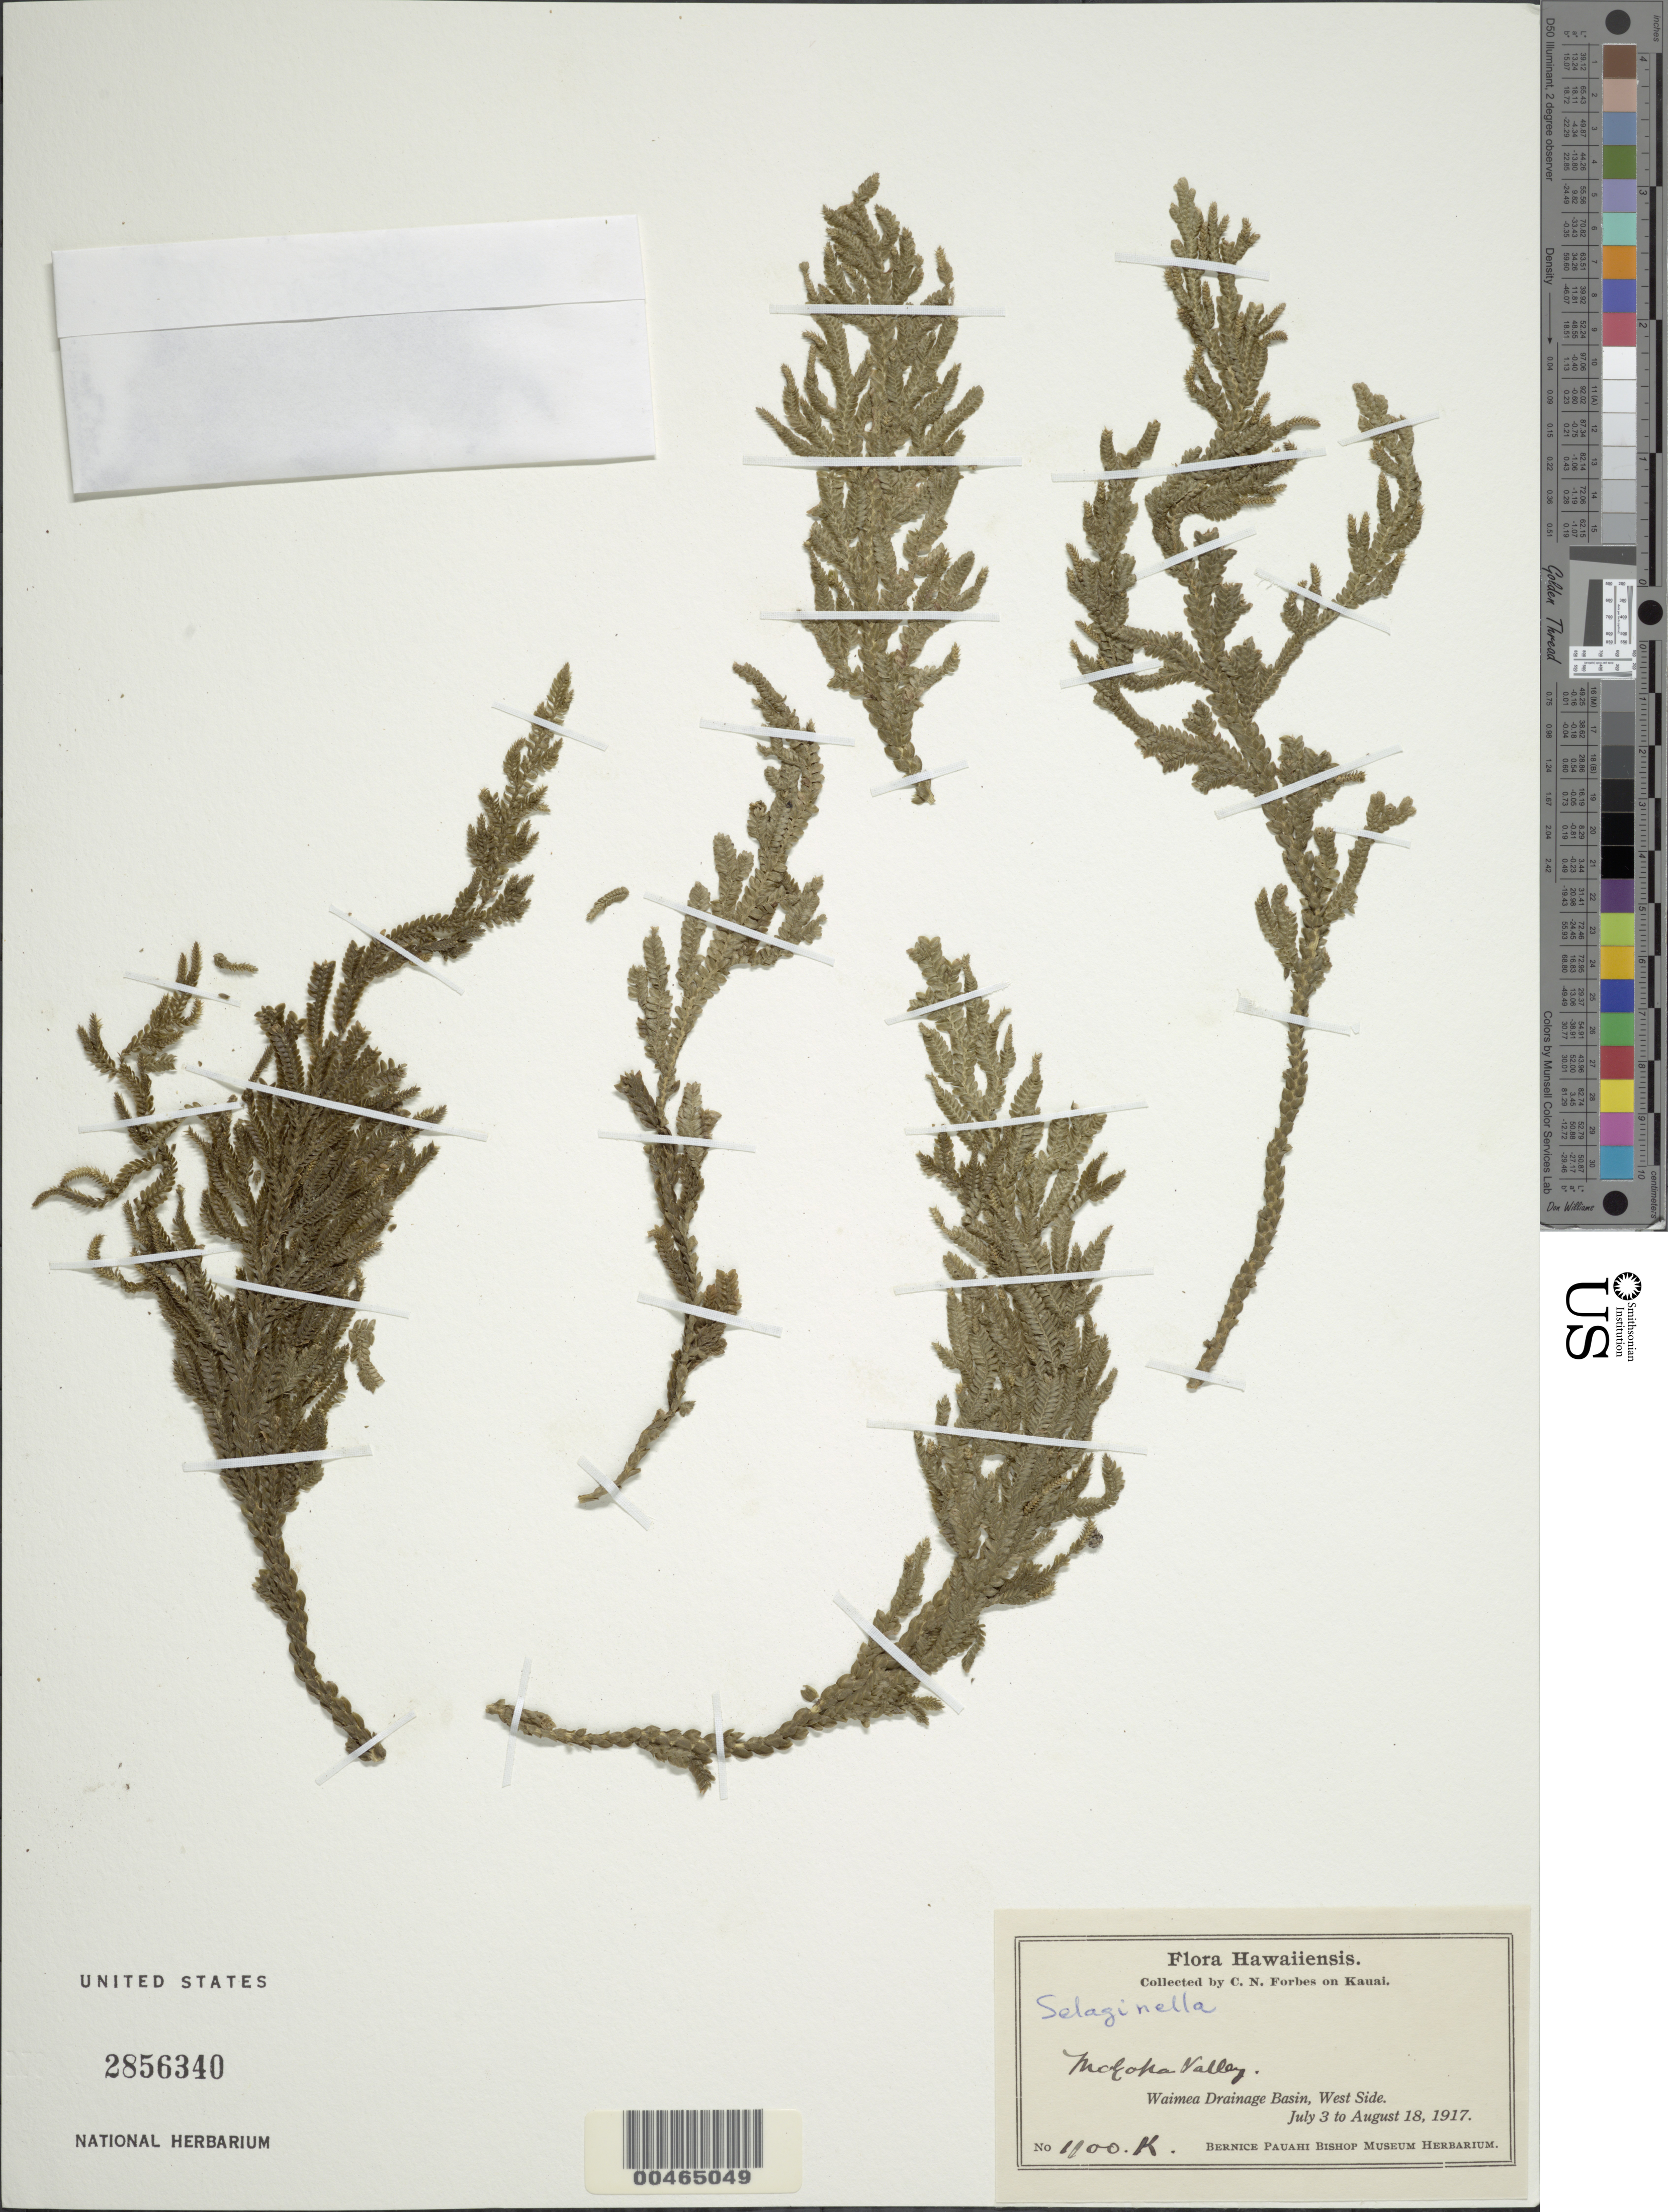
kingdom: Plantae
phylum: Tracheophyta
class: Lycopodiopsida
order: Selaginellales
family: Selaginellaceae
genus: Selaginella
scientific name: Selaginella arbuscula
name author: (Kualf.) Spring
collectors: C. N. Forbes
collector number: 1100.K.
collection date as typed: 3 Jul 1917 to 18 Aug 1917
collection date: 1917-07-03/1917-08-18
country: United States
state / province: Hawaii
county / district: Kauai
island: Kaua'i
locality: Waimea Drainage Basin, W side, Mokoha Valley, Kauai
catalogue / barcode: US 2856340